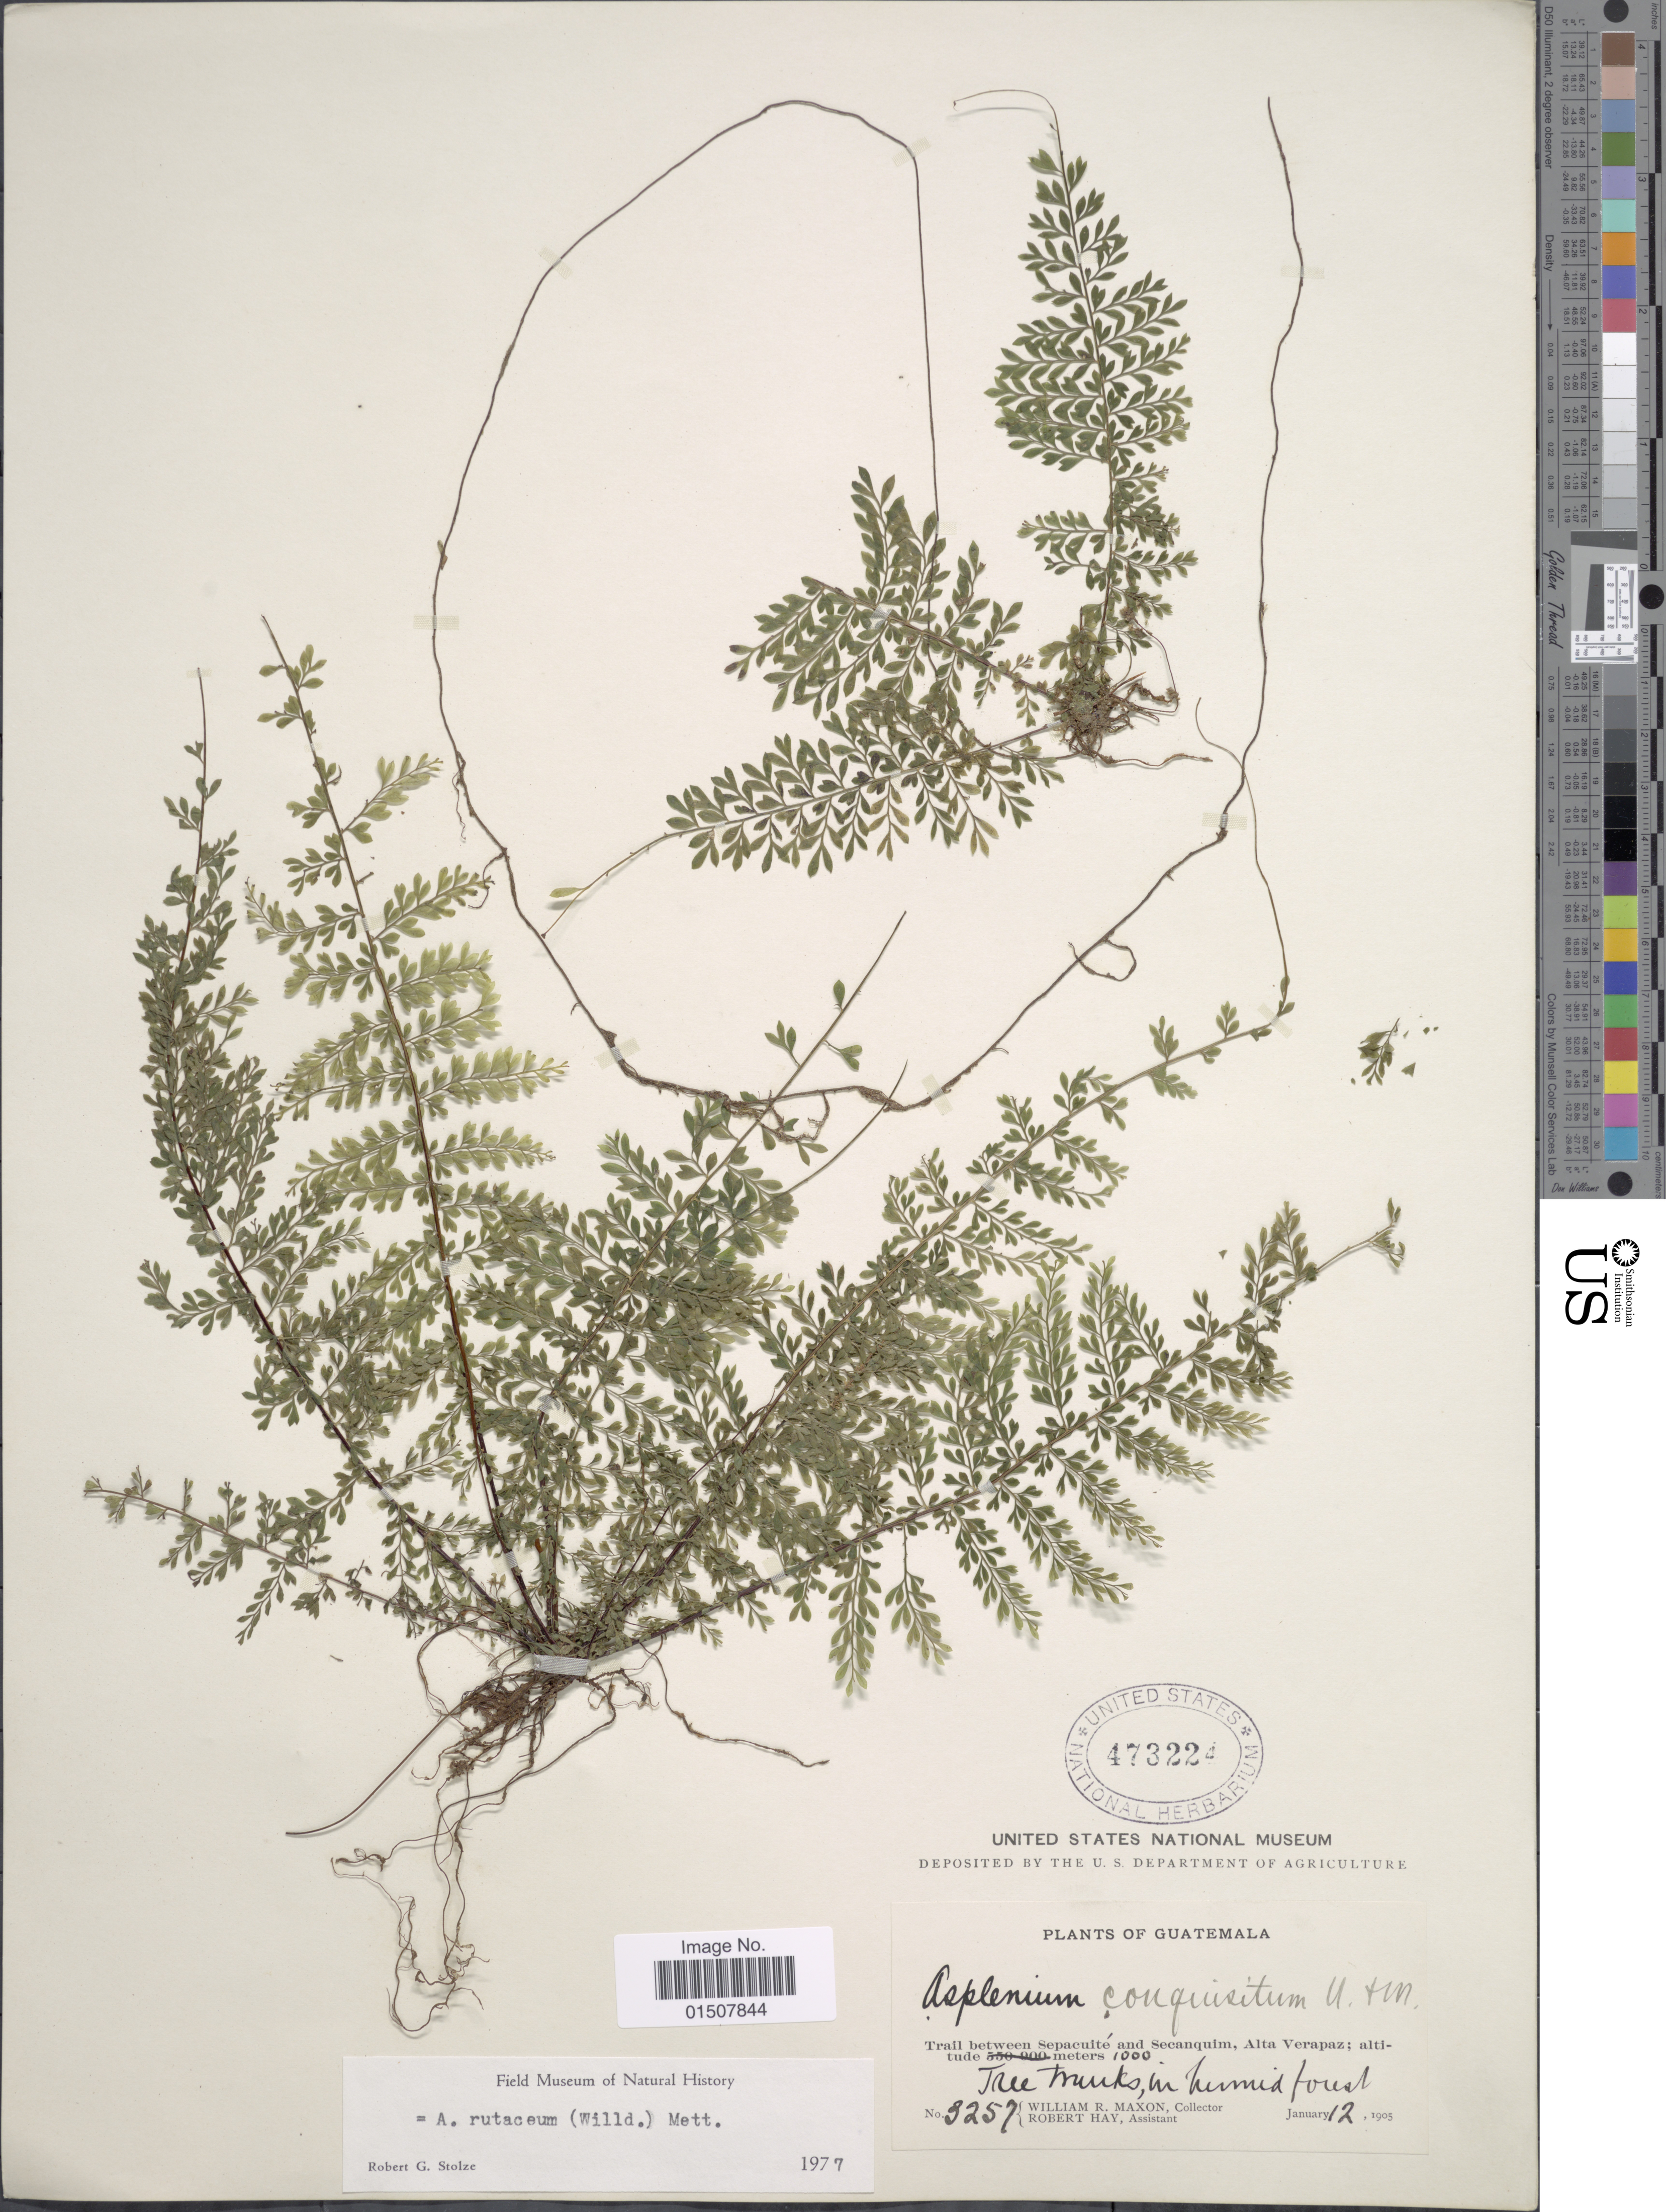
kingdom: Plantae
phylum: Tracheophyta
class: Polypodiopsida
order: Polypodiales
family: Aspleniaceae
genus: Asplenium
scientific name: Asplenium rutaceum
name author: (Willd.) Mett.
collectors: W. R. Maxon & R. H. Hay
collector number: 3257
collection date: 1905-01-12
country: Guatemala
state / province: Alta Verapaz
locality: Trail between Sepacuite and Secanquim, Alta Verapaz.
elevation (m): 1000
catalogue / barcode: US 473224